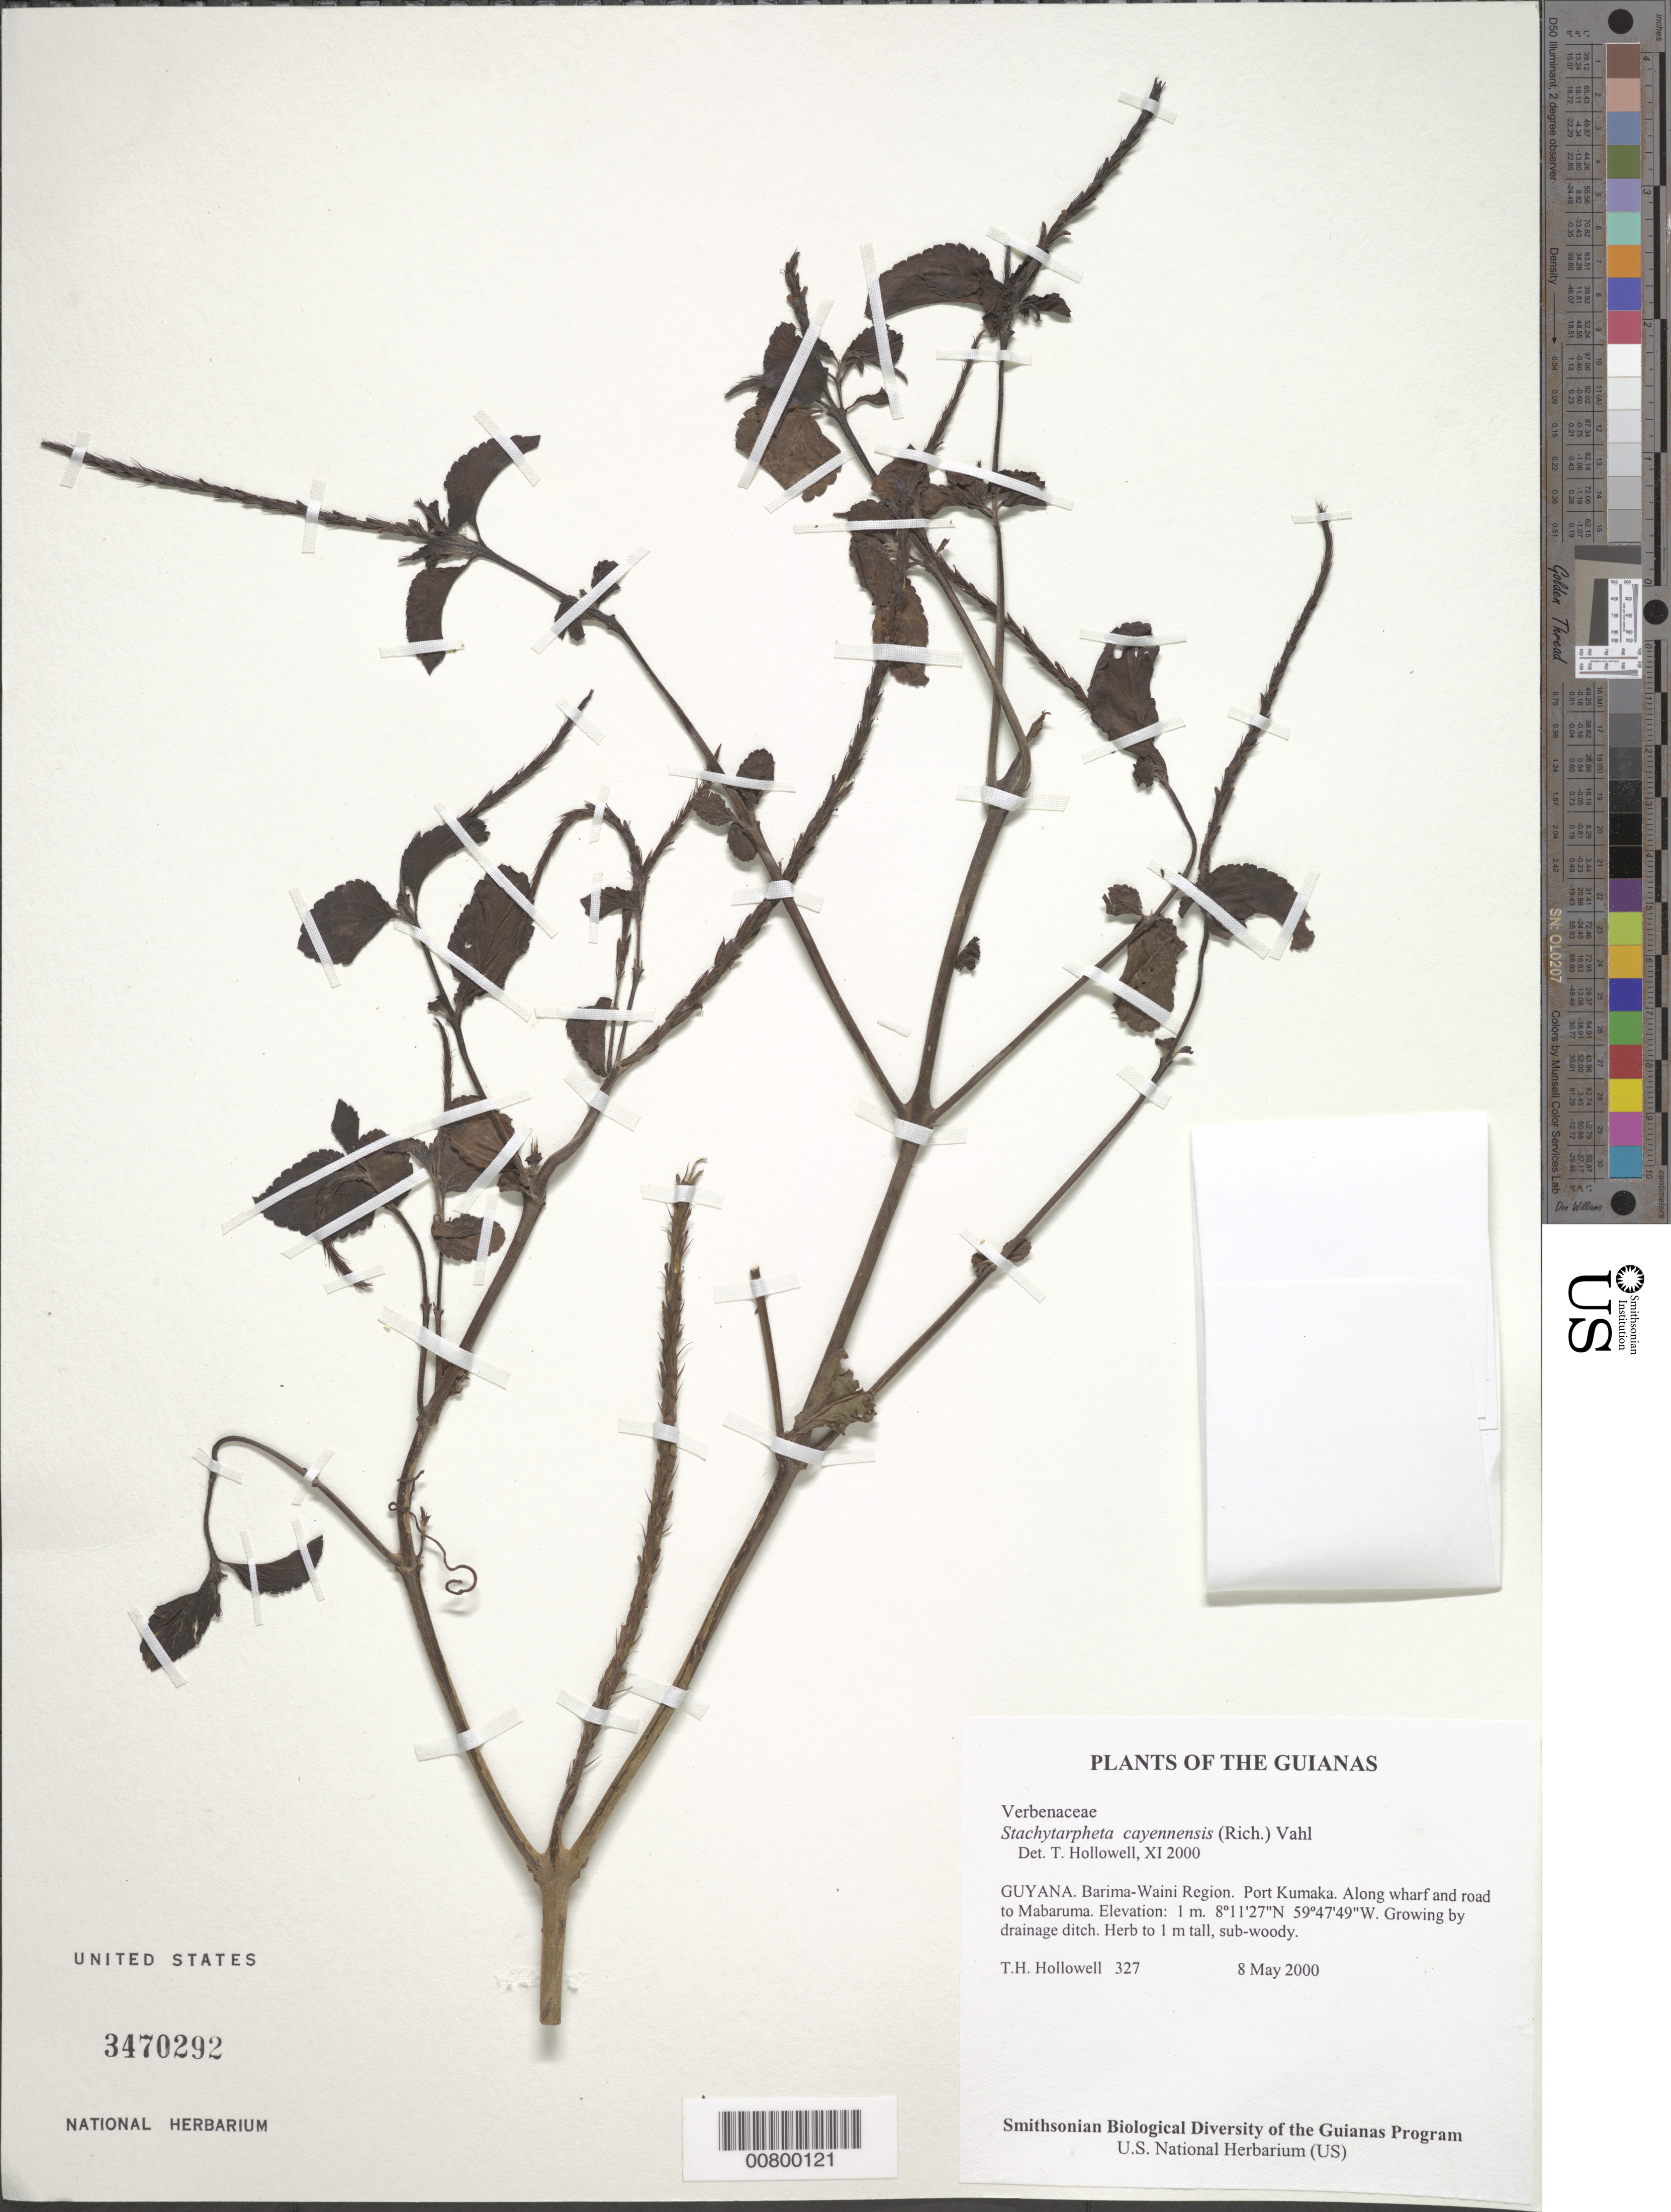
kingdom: Plantae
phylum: Tracheophyta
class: Magnoliopsida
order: Lamiales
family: Verbenaceae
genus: Stachytarpheta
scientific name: Stachytarpheta cayennensis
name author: (Rich.) Vahl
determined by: Hollowell, T. H., (BOT), Smithsonian Institution - National Museum of Natural History (UNITED STATES)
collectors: T. Hollowell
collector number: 327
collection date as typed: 8 May 2000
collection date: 2000-05-08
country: Guyana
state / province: Barima-Waini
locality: Port Kumaka. Along wharf and road to Mabaruma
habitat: Growing by drainage ditch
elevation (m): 3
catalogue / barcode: US 3470292